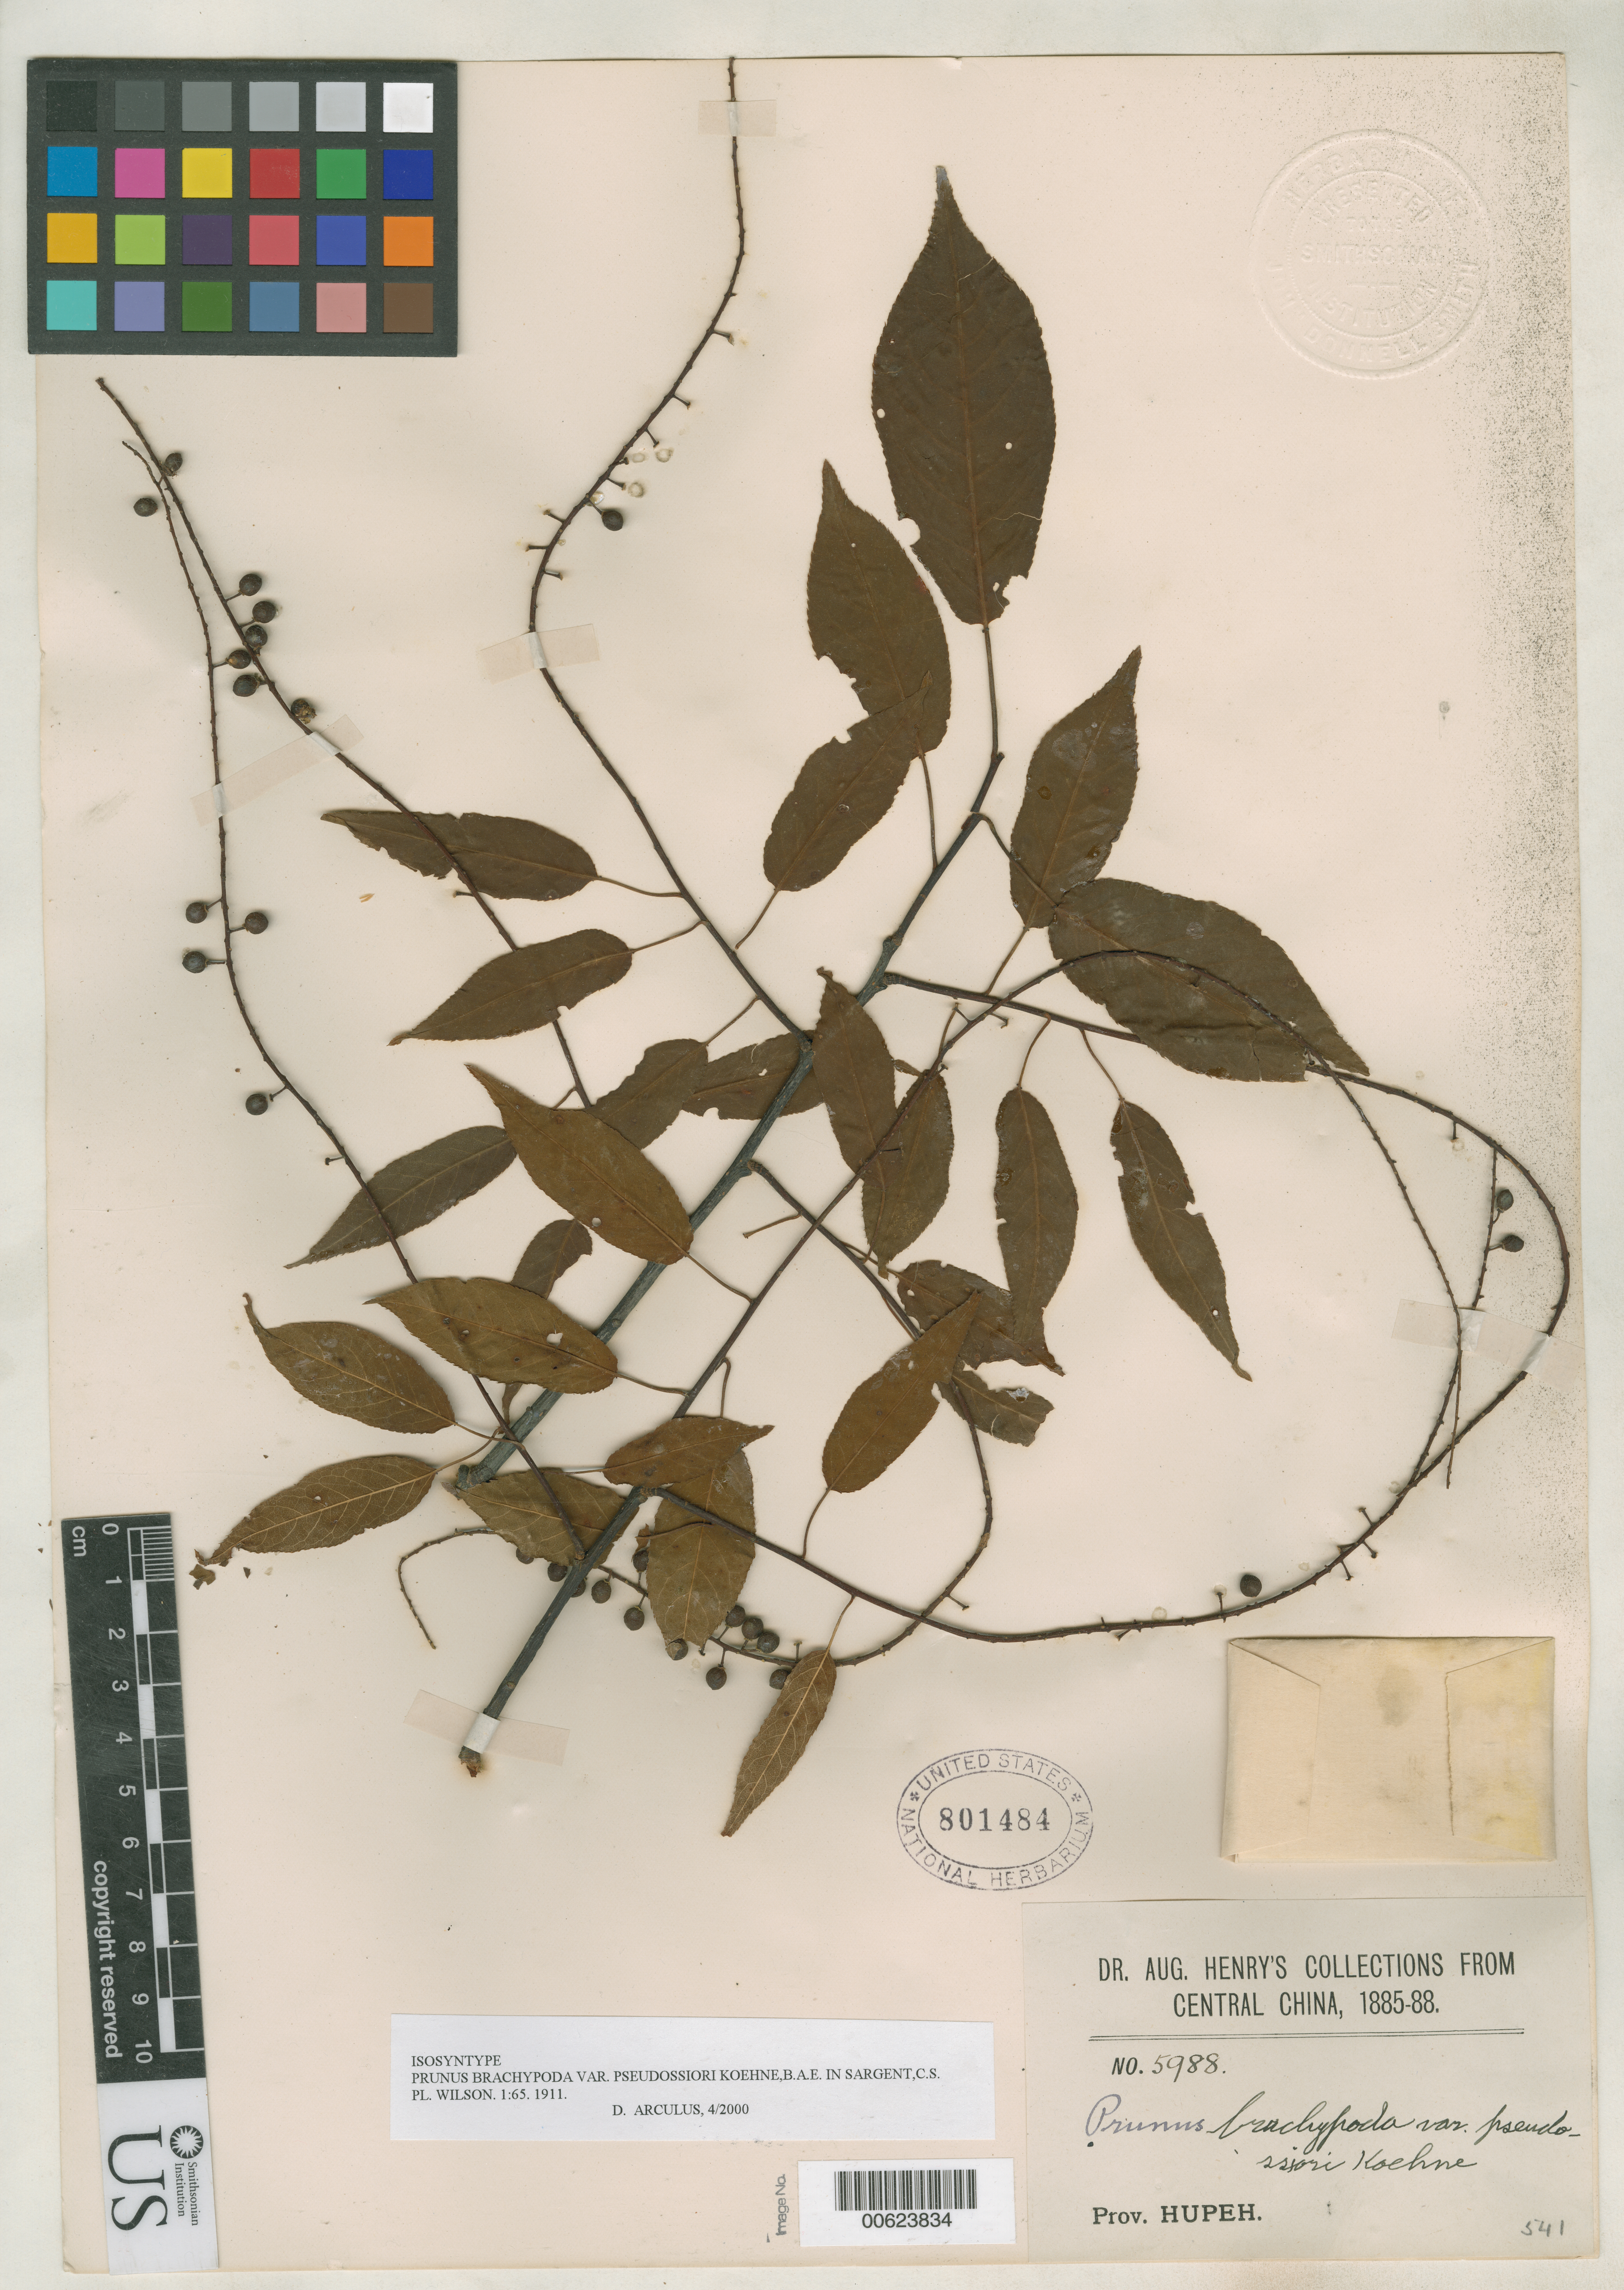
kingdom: Plantae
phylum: Tracheophyta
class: Magnoliopsida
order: Rosales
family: Rosaceae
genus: Prunus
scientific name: Prunus brachypoda var. pseudossiori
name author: Koehne in Sarg.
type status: Isosyntype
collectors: A. Henry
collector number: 5988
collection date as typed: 1855 to -- --- 1888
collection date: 1855/1888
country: China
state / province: Hubei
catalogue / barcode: US 801484